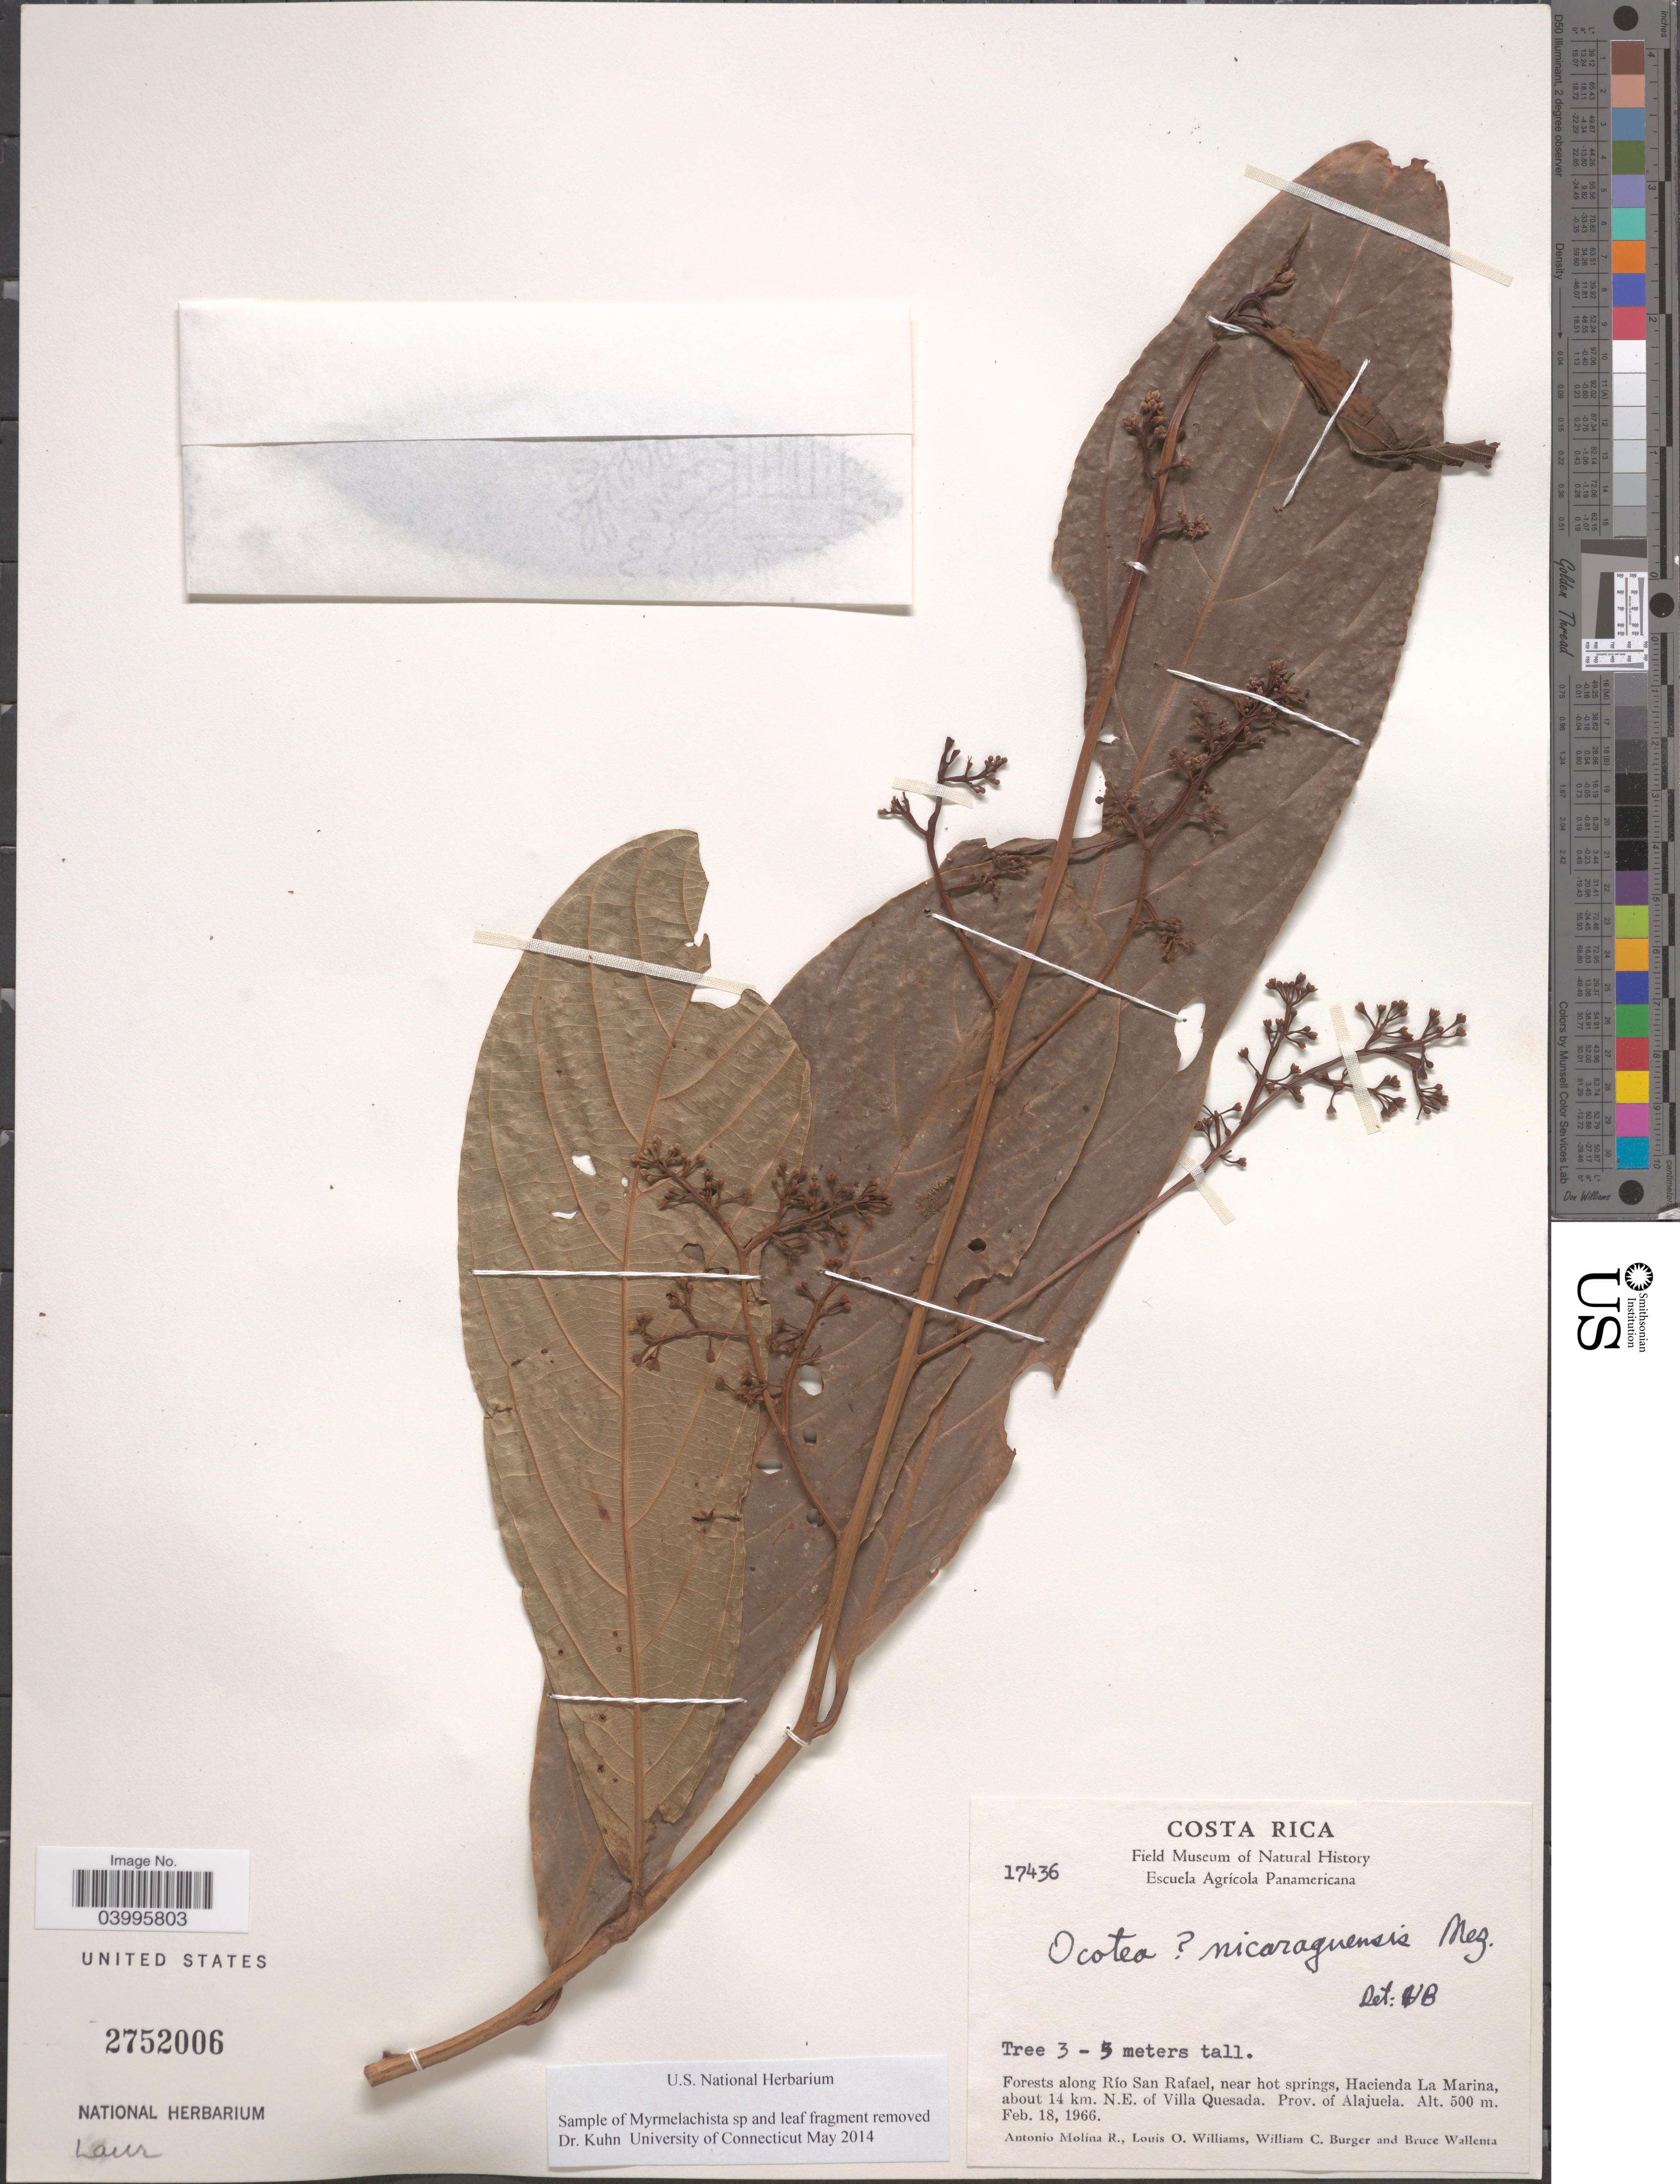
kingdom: Plantae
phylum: Tracheophyta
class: Magnoliopsida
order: Laurales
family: Lauraceae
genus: Ocotea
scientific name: Ocotea nicaraguensis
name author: Mez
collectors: A. Molina R., L. O. Williams, W. Burger & B. Wallenta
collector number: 17436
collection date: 1966-02-18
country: Costa Rica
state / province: Alajuela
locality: Forests along Río San Rafael, near hot springs, Hacienda La Marina, about 14 km. N.E. of Villa Quesada.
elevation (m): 500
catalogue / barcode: US 2752006